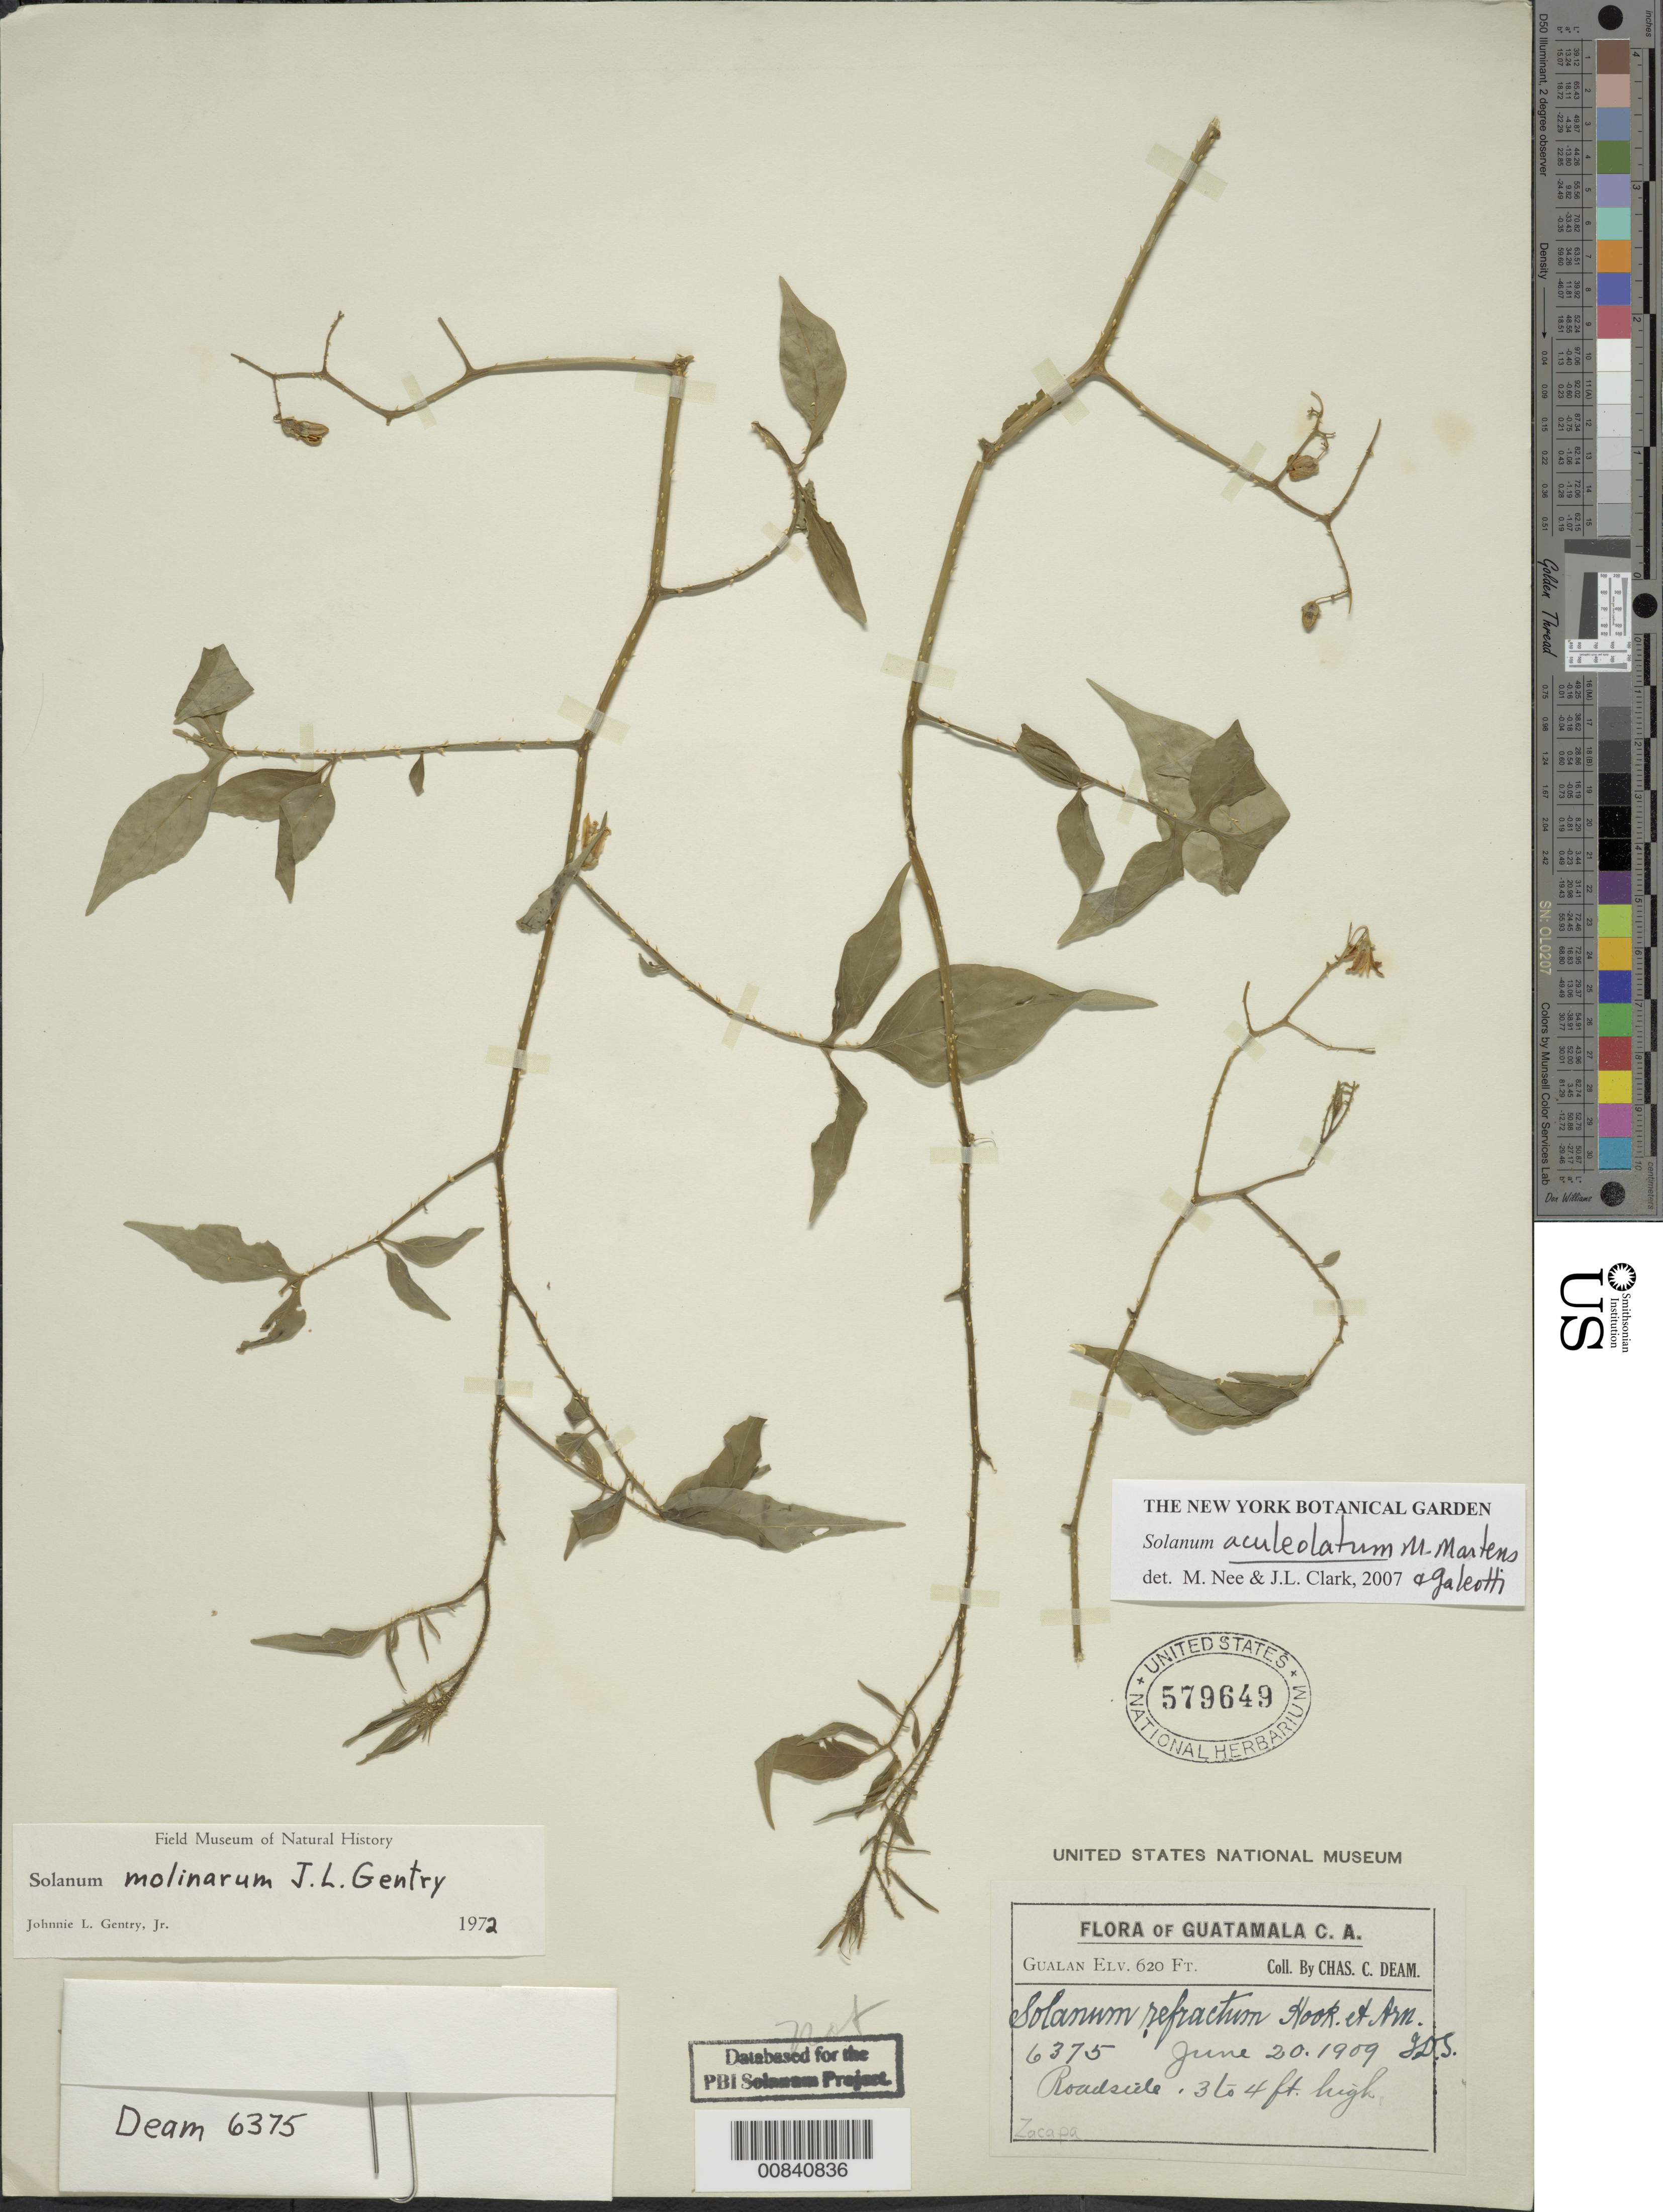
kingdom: Plantae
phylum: Tracheophyta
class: Magnoliopsida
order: Solanales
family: Solanaceae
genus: Solanum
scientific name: Solanum refractum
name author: Hook. & Arn.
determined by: Clark, J. L., (SEL), The Marie Selby Botanical Garden (UNITED STATES)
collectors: C. C. Deam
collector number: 6375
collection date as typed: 20 Jun 1909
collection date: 1909-06-20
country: Guatemala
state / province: Zacapa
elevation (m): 189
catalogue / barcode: US 579649